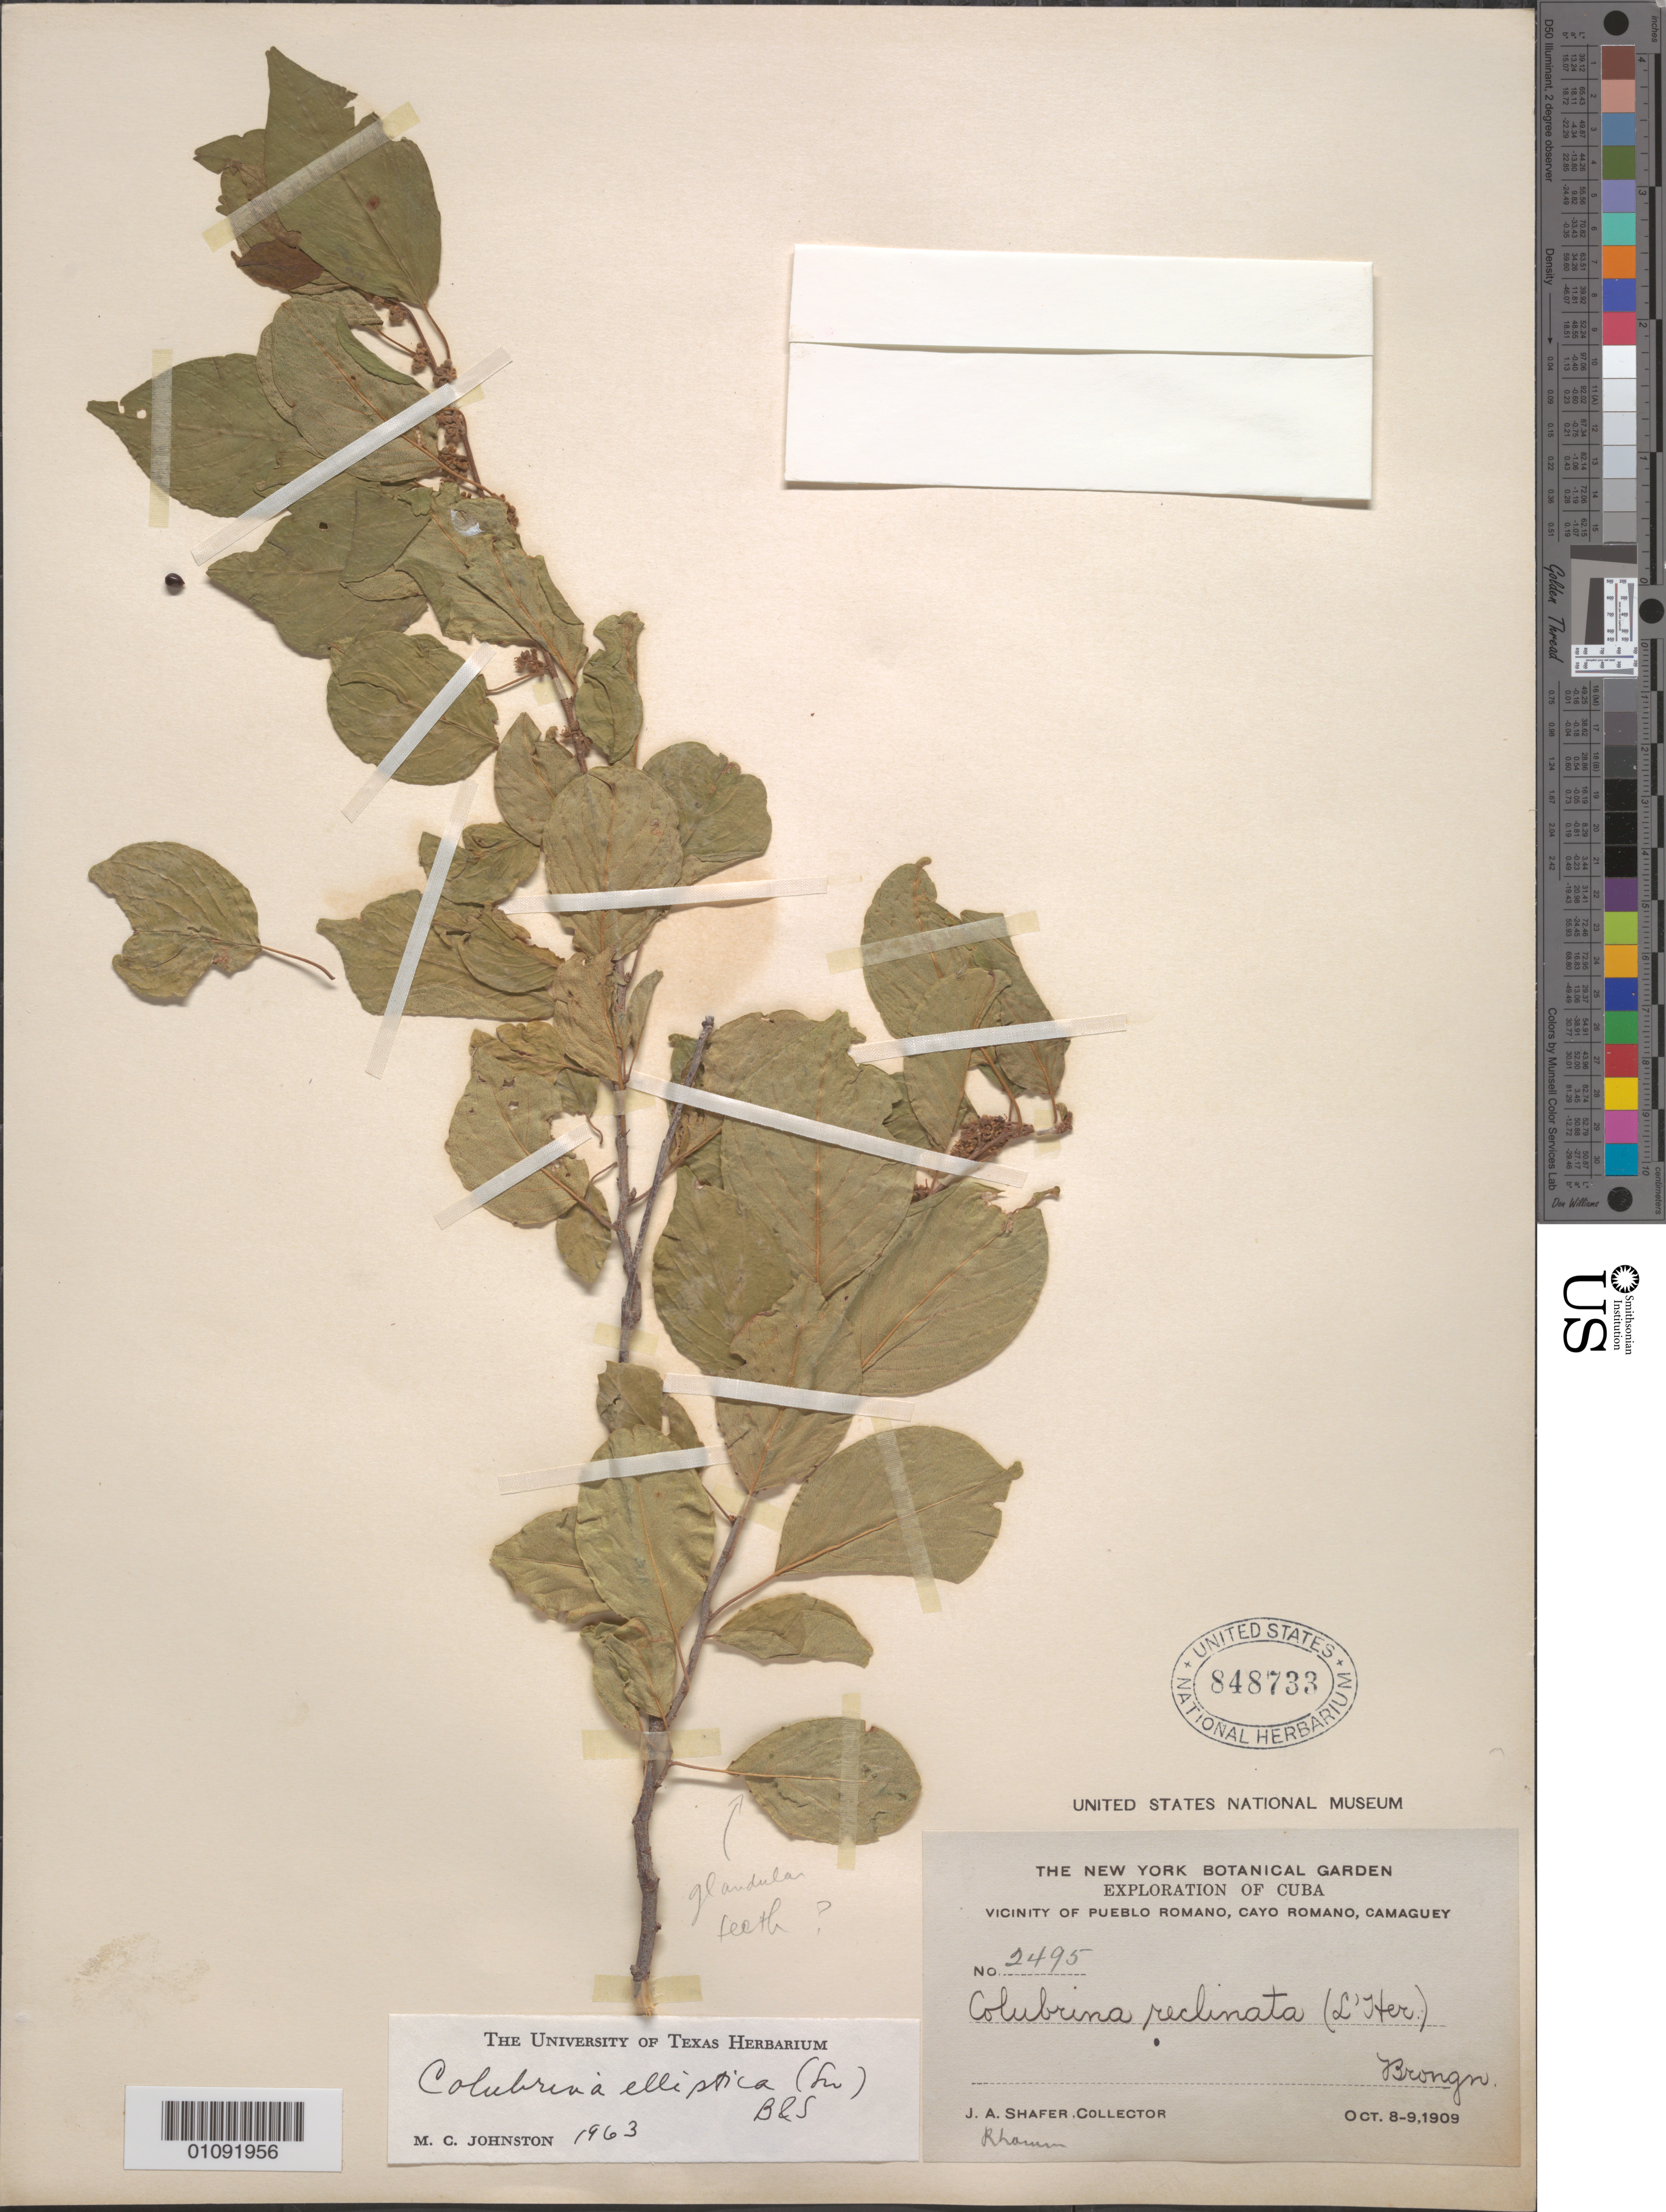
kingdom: Plantae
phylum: Tracheophyta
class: Magnoliopsida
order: Rosales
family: Rhamnaceae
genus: Colubrina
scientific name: Colubrina elliptica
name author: (Sw.) Brizicky & W.L. Stern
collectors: J. A. Shafer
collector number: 2495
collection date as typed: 08 Oct 1909 and 09 Oct 1909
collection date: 1909-10-08,1909-10-09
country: Cuba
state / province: Camagüey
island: Cuba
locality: Vicinity of Pueblo Romano, Cayo Romano, Camaguey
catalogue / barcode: US 848733